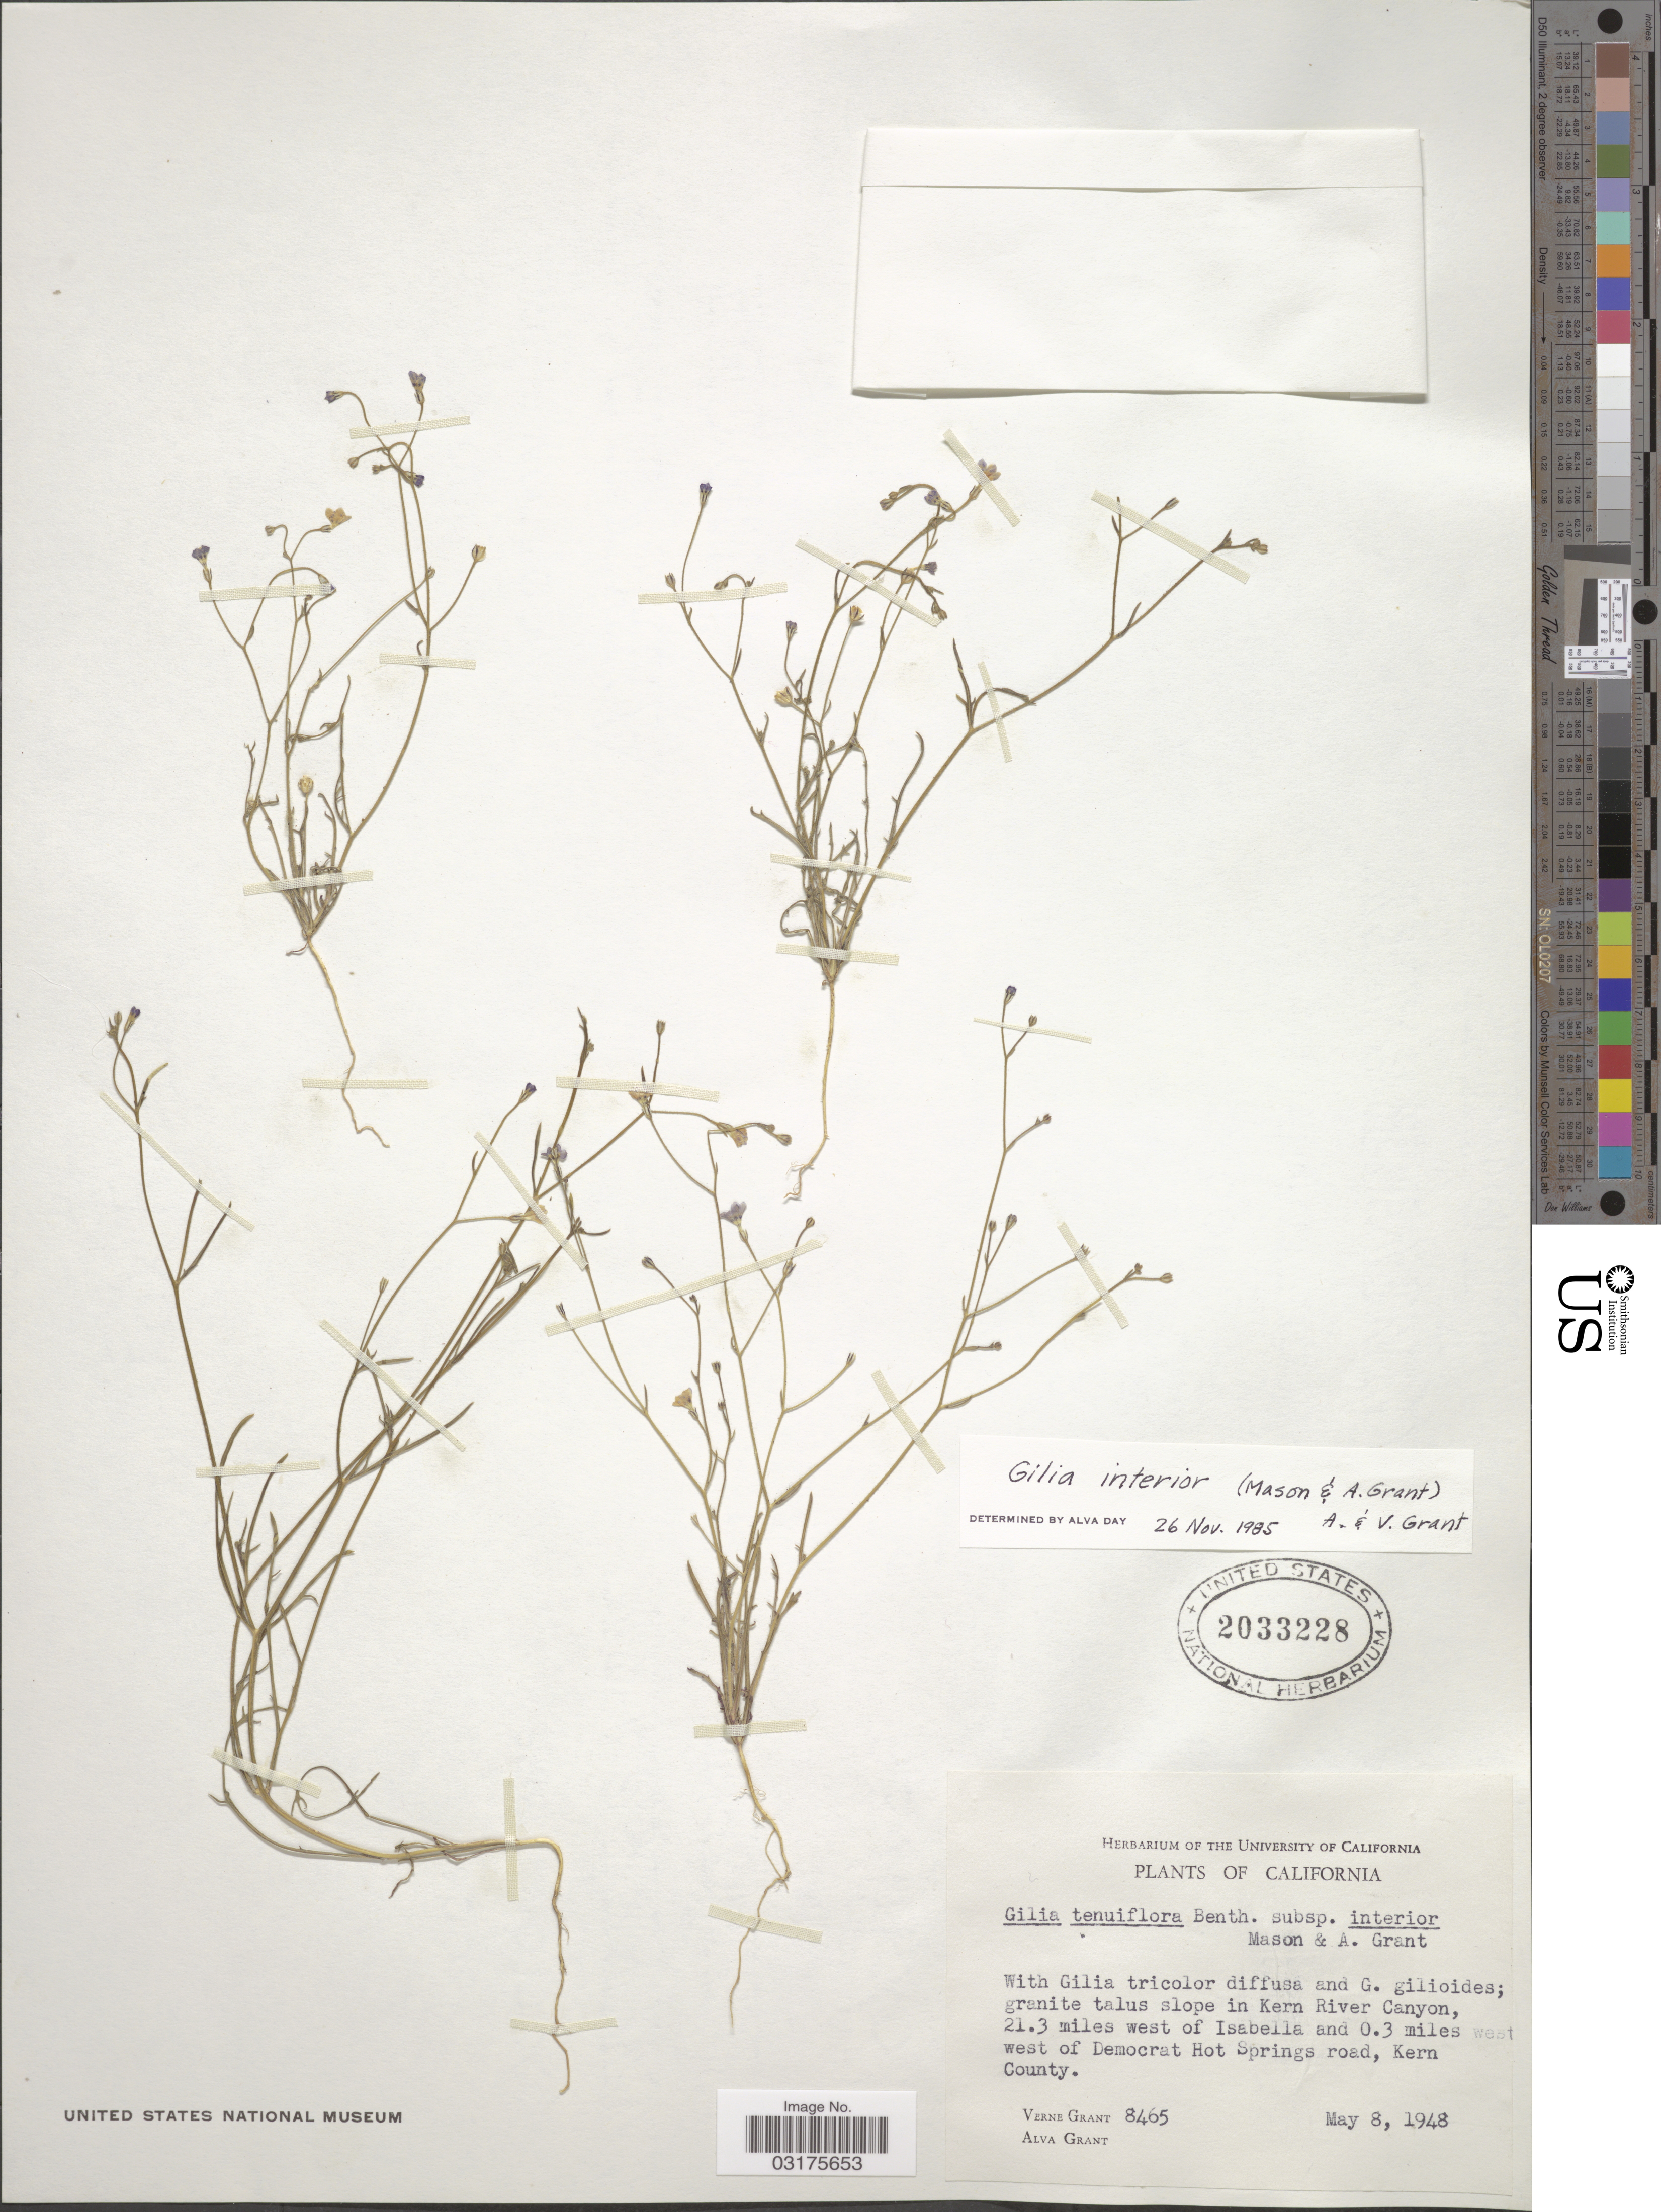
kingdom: Plantae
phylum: Tracheophyta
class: Magnoliopsida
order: Ericales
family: Polemoniaceae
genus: Gilia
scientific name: Gilia interior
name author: (H. Mason & A.D. Grant) A.D. Grant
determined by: Day, A.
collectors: V. Grant & A. Grant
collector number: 8465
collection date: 1948-05-08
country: United States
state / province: California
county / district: Kern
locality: Granite talus slope in Kern River Canyon, 21.3 miles west of Isabella and 0.3 miles west of Democrat Hot Springs road, Kern County.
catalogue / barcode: US 2033228